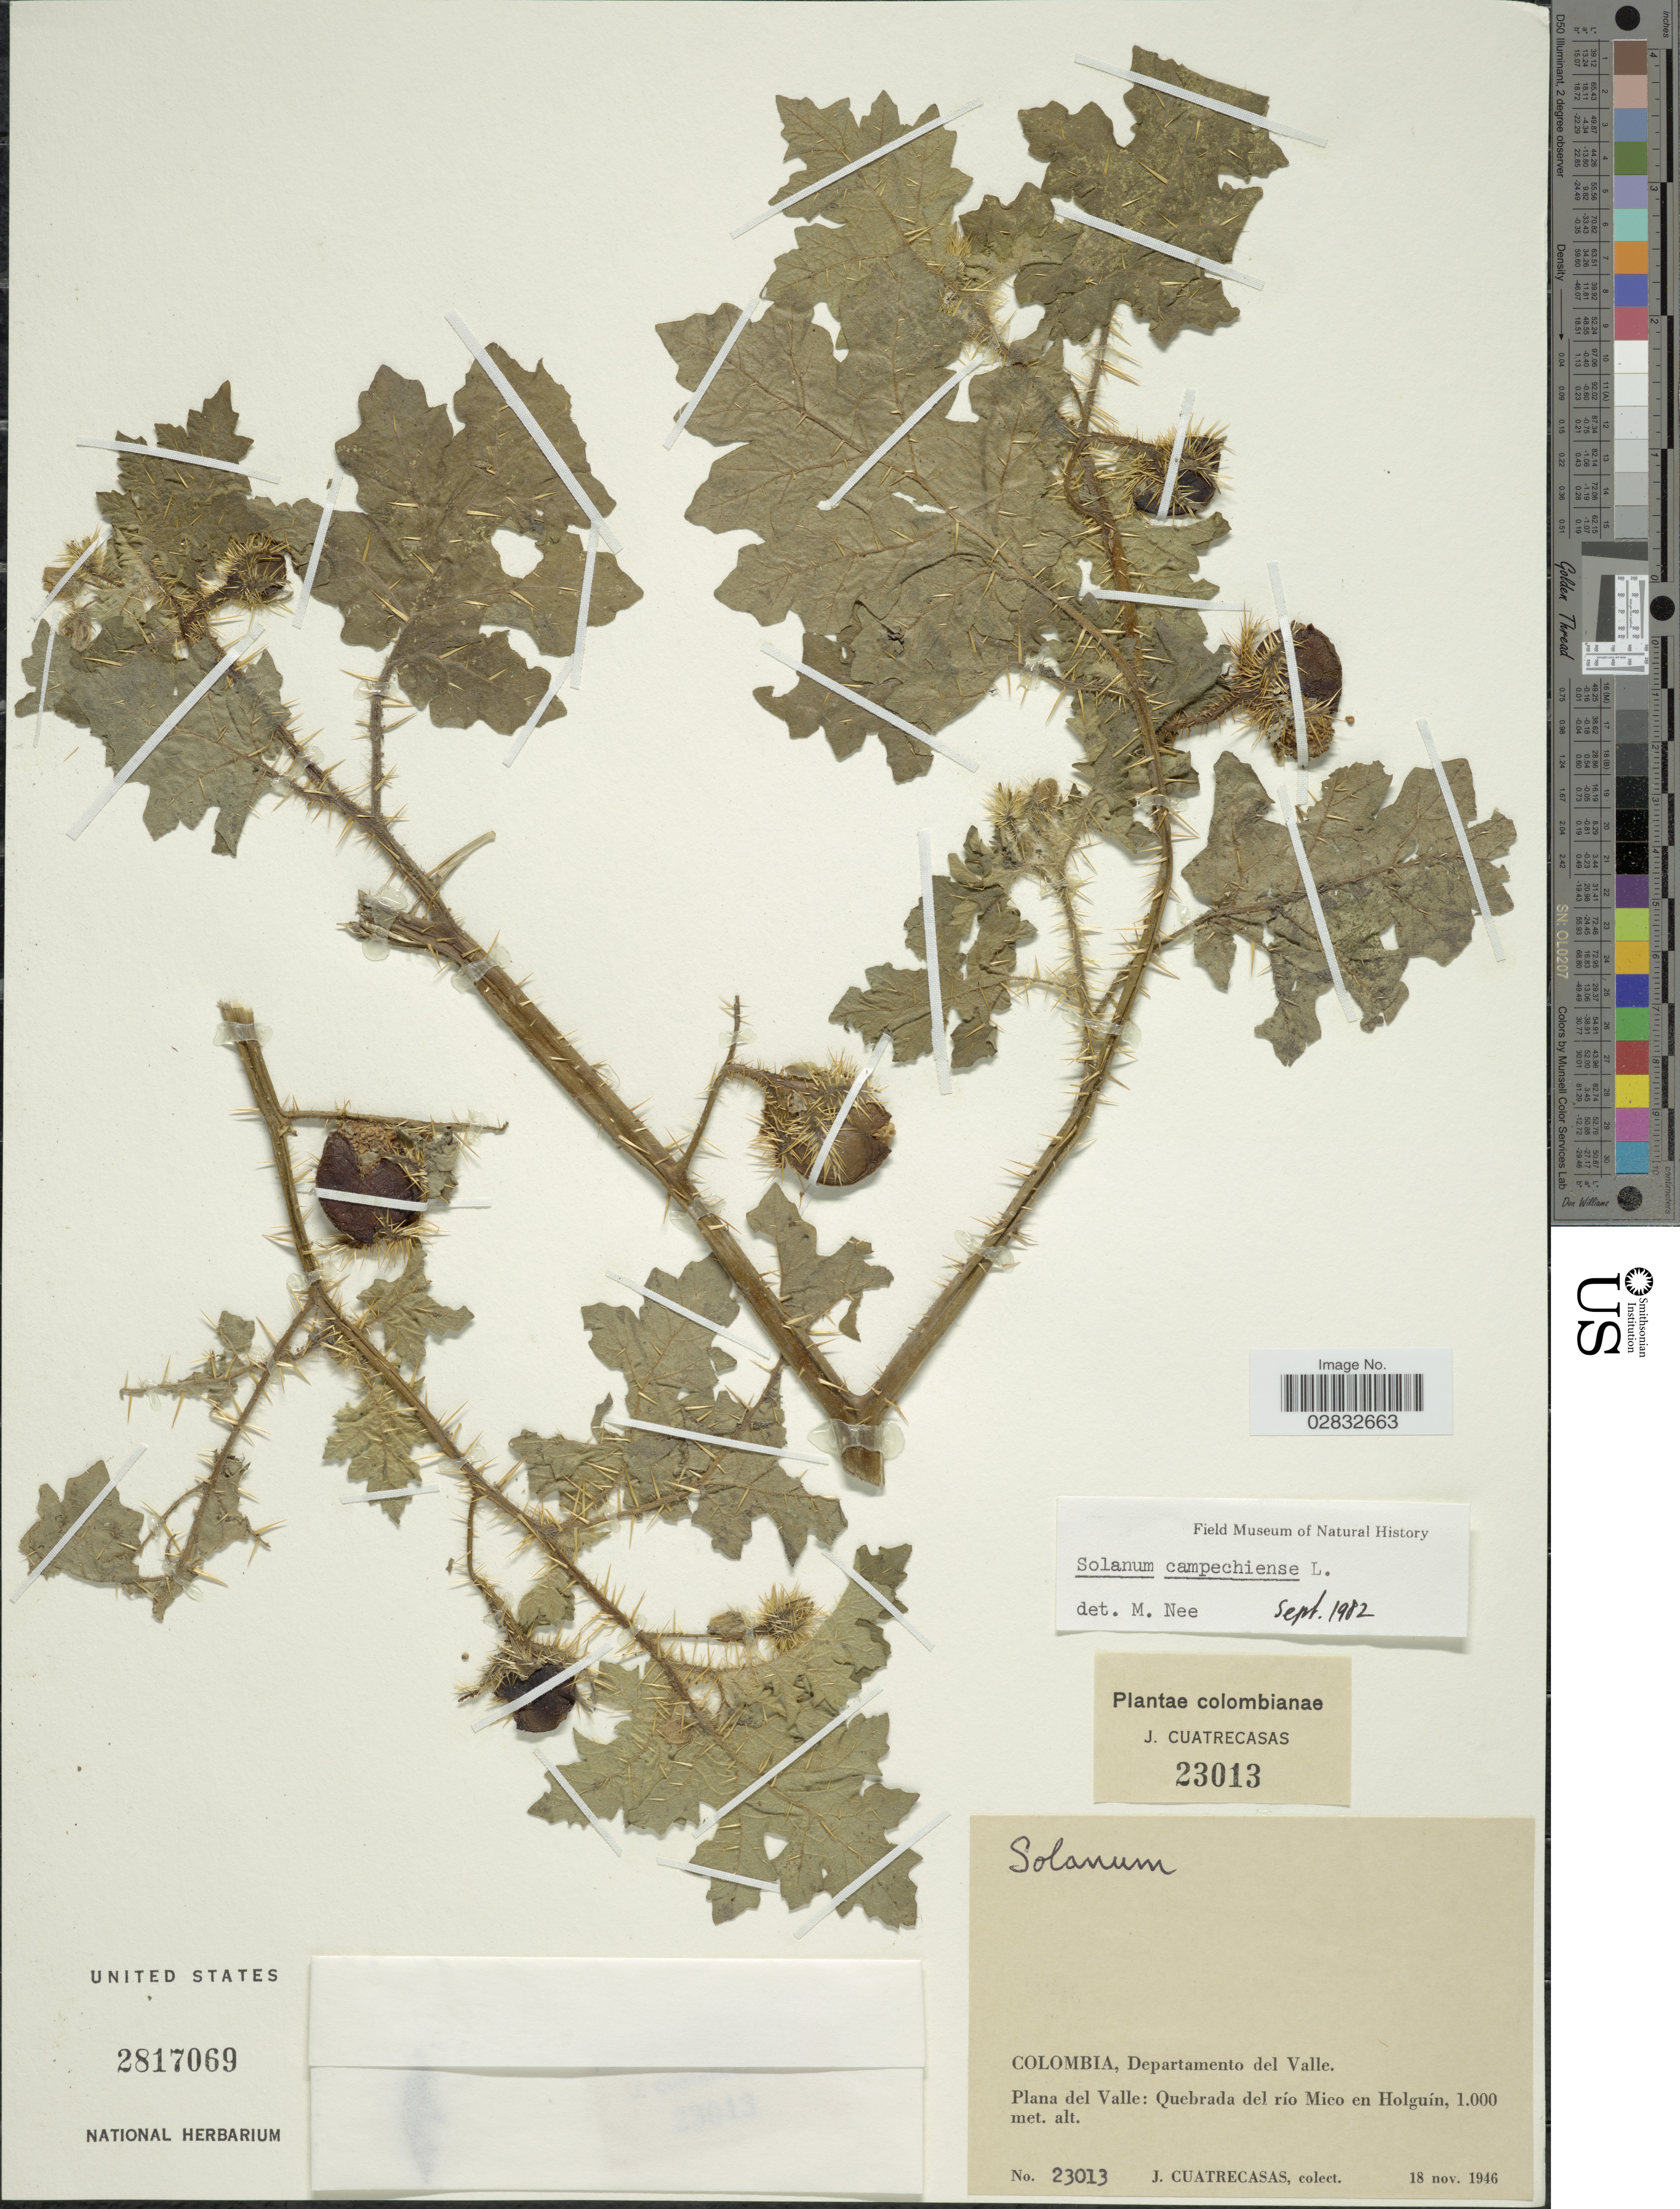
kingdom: Plantae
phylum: Tracheophyta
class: Magnoliopsida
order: Solanales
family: Solanaceae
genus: Solanum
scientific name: Solanum campechiense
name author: L.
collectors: J. Cuatrecasas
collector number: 23013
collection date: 1946-11-18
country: Colombia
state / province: Valle del Cauca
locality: Departamento del Valle. Plana del Valle: Quebrada del río Mico en Holguín.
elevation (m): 1000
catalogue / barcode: US 2817069